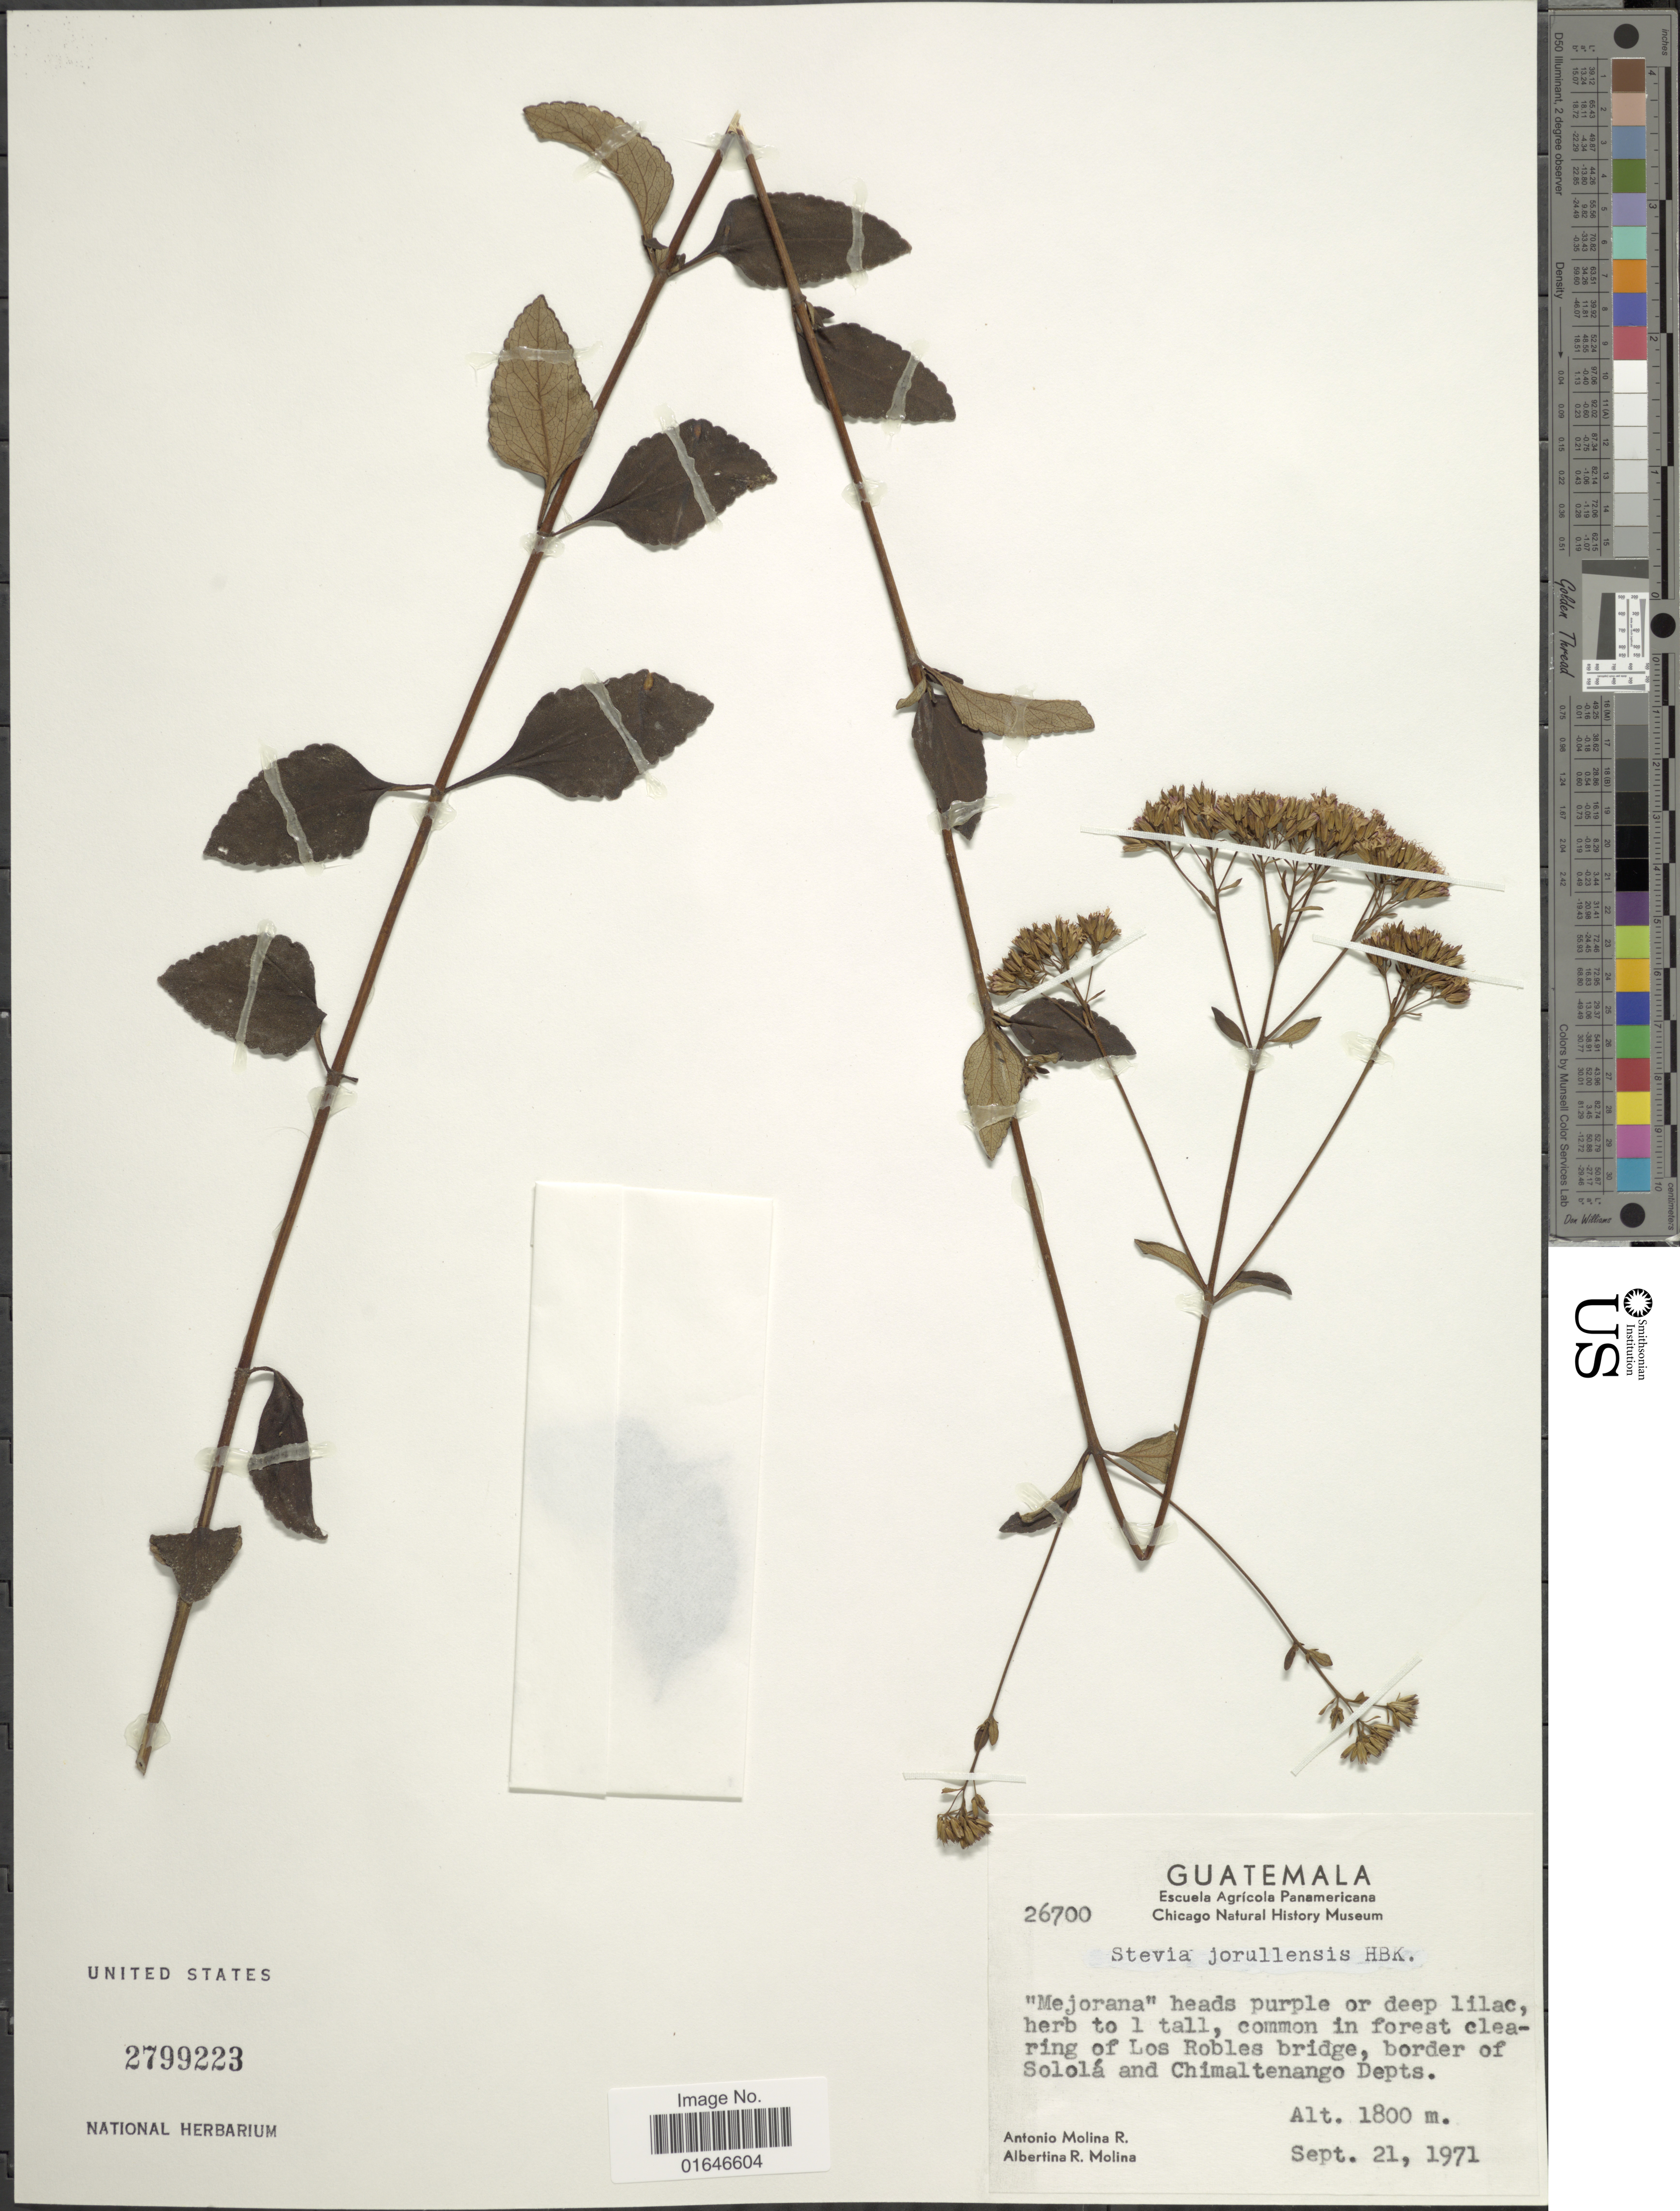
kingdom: Plantae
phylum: Tracheophyta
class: Magnoliopsida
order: Asterales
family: Asteraceae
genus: Stevia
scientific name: Stevia jorullensis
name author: Kunth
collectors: A. Molina R. & A. R. Molina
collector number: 26700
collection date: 1971-09-21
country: Guatemala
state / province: Chimaltenango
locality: In forest clearing of Los Robles Bridge, border of Solola and Chimaltenango Depts.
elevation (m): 1800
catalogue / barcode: US 2799223